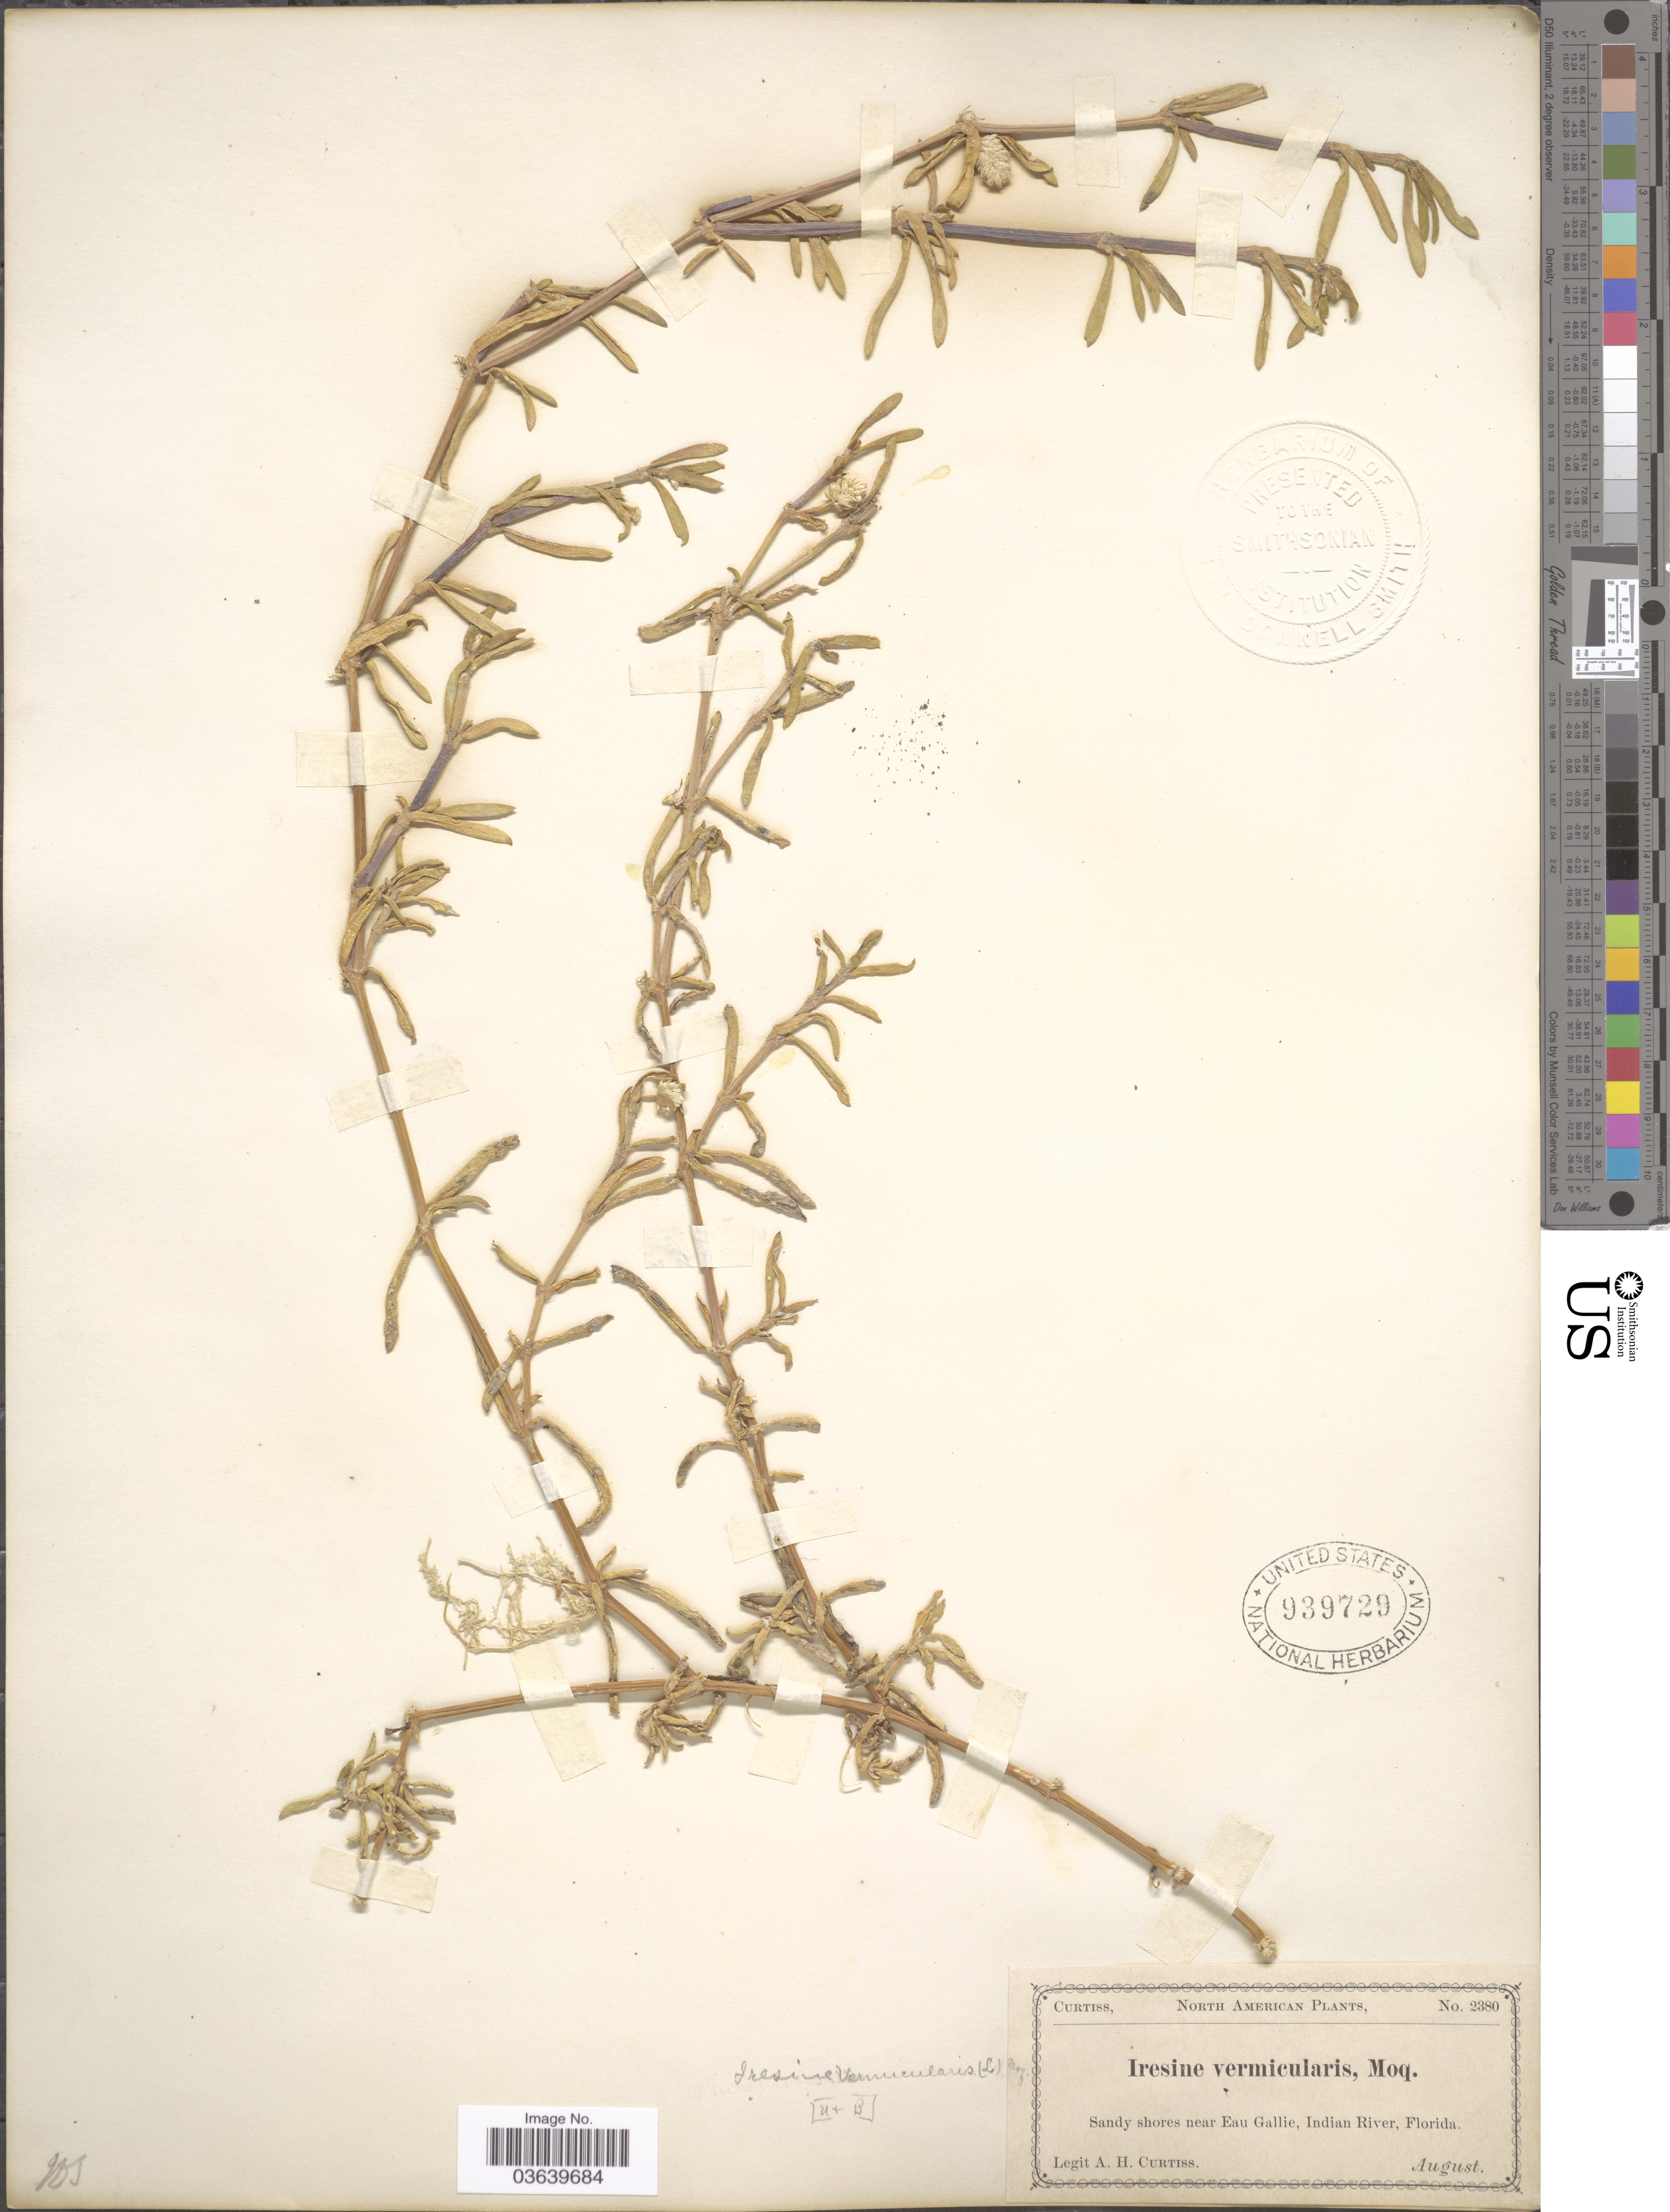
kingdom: Plantae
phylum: Tracheophyta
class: Magnoliopsida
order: Caryophyllales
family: Amaranthaceae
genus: Gomphrena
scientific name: Gomphrena vermicularis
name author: L.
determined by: Strong, Mark T., (BOT), Smithsonian Institution - National Museum of Natural History (UNITED STATES)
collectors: A. H. Curtiss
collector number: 2380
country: United States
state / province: Florida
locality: Sandy shores near Eau Gallie, Indian River.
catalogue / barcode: US 939729